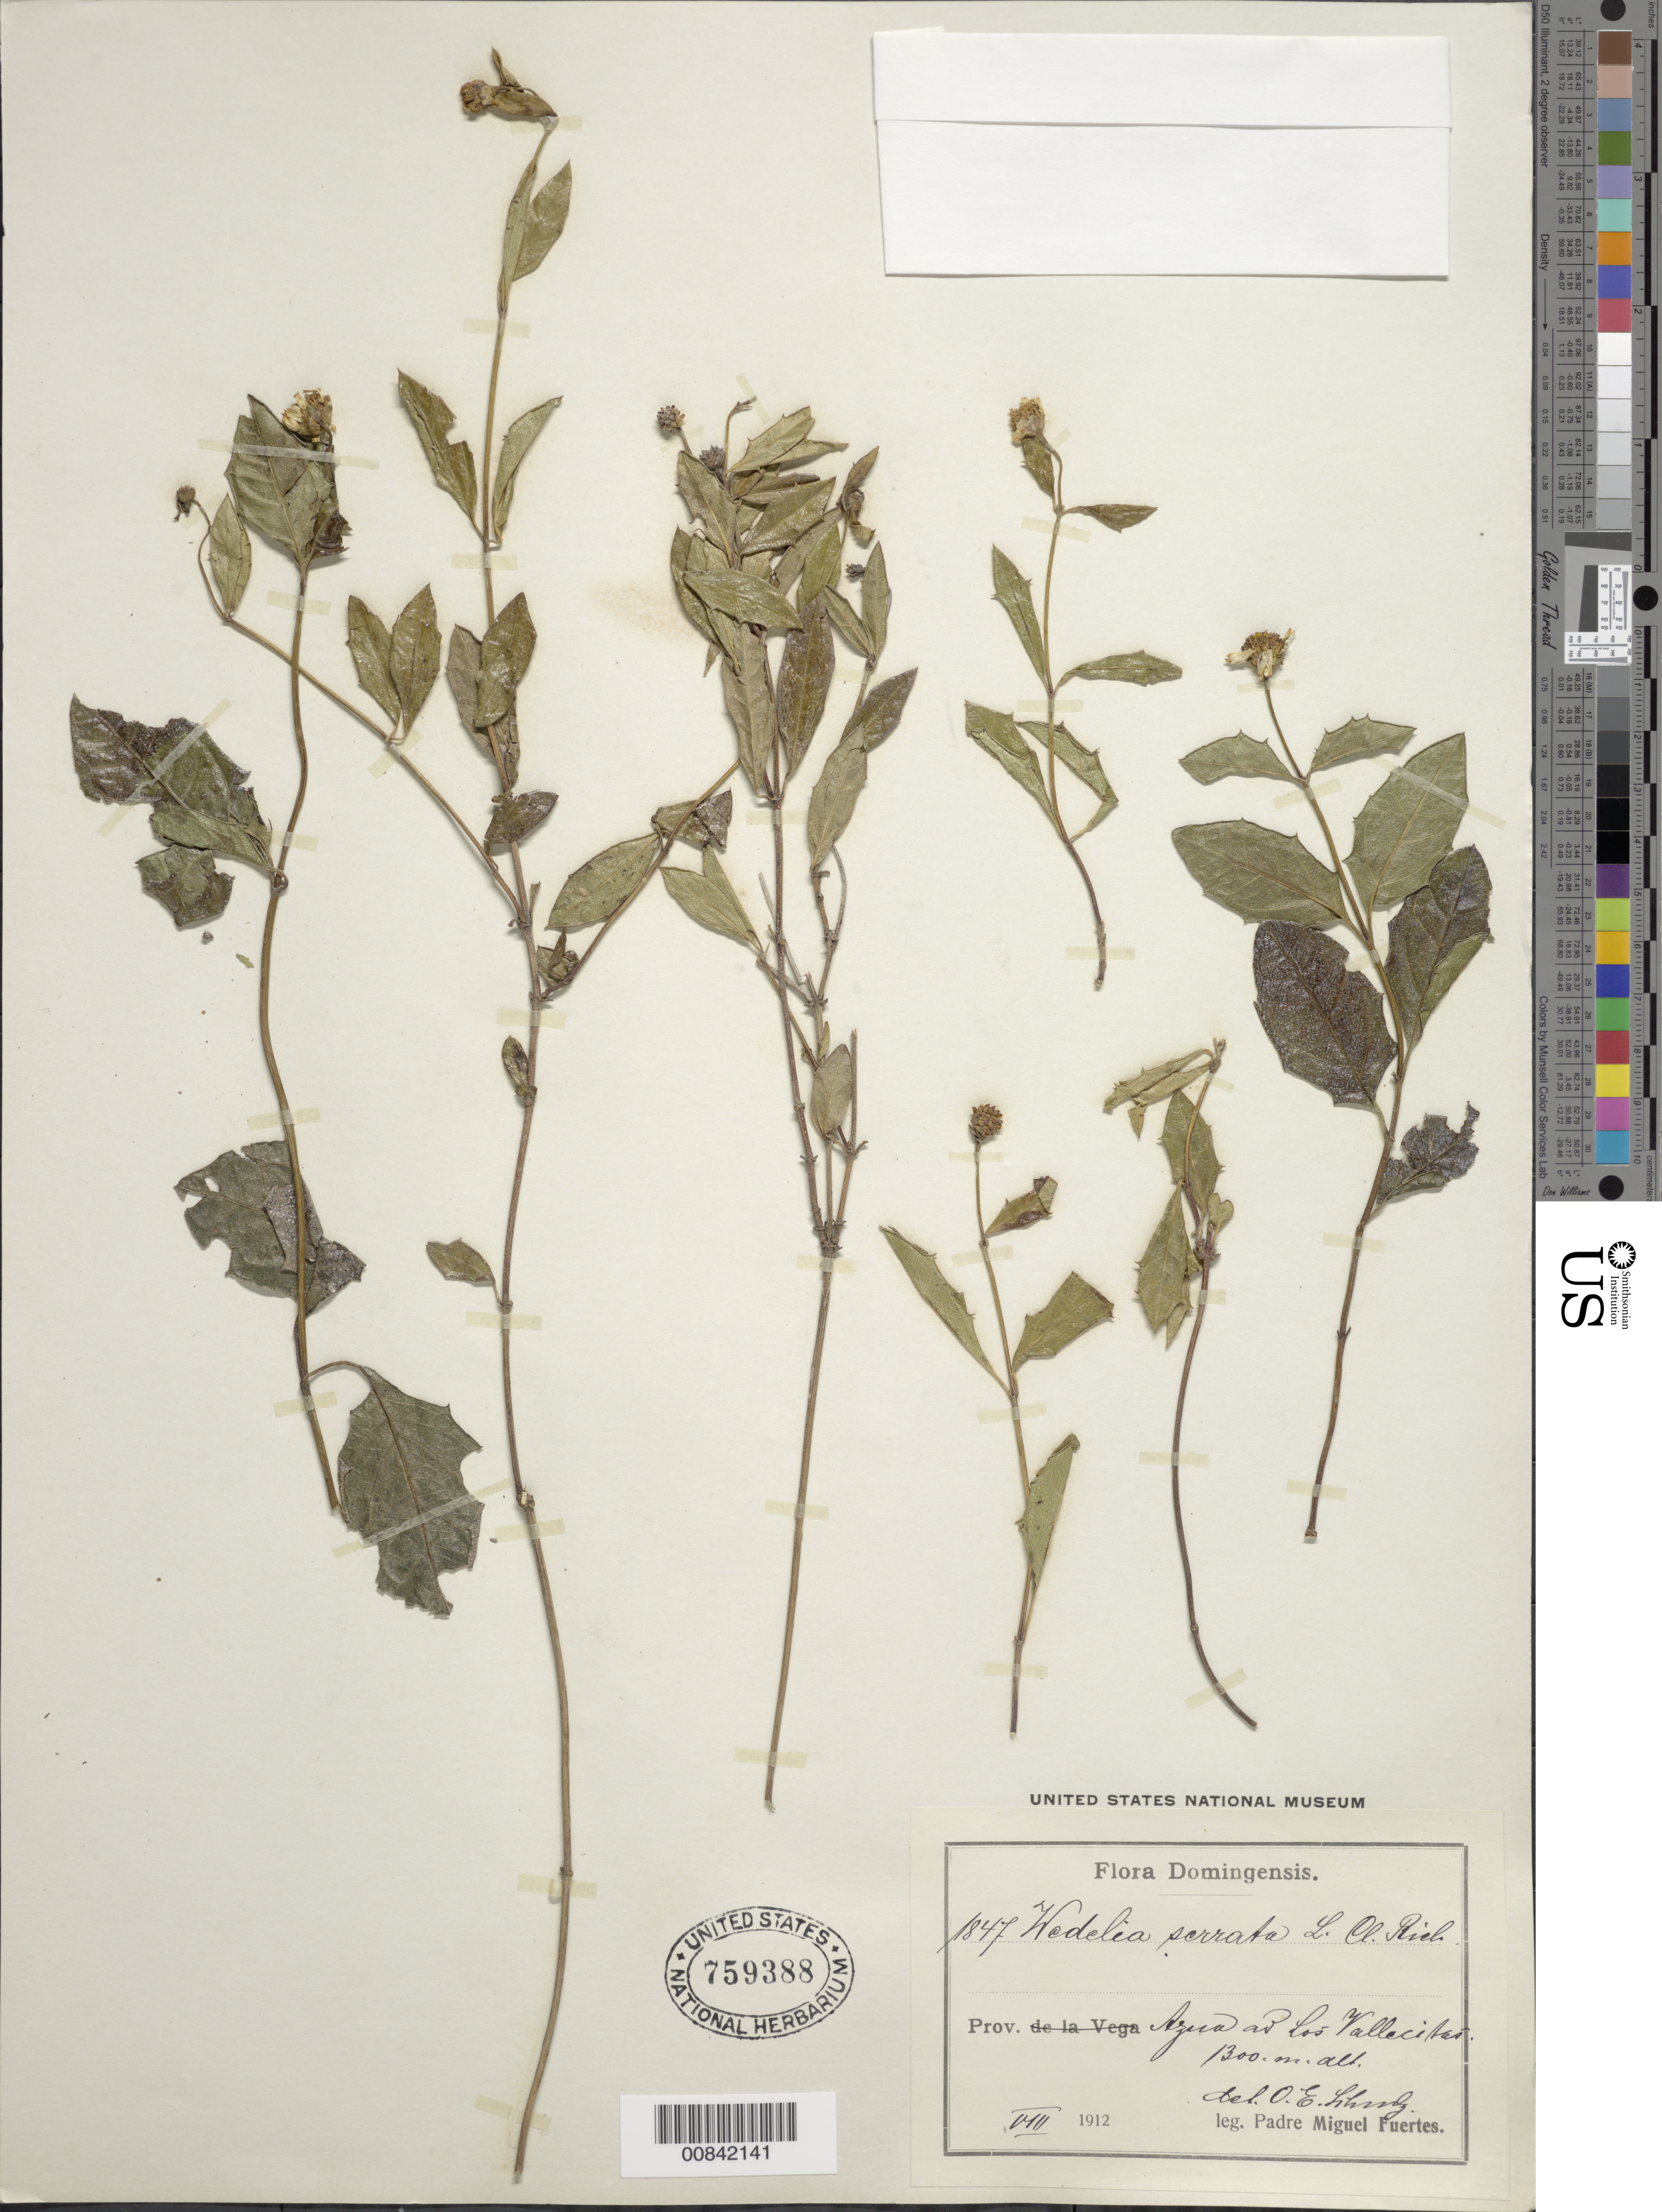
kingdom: Plantae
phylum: Tracheophyta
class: Magnoliopsida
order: Asterales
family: Asteraceae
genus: Wedelia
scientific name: Wedelia serrata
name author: Rich.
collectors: M. D. Fuertes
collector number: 1847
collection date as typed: Aug 1912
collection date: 1912-08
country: Dominican Republic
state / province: Azua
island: Hispaniola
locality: Los Vallecitas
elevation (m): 1300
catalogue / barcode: US 759388